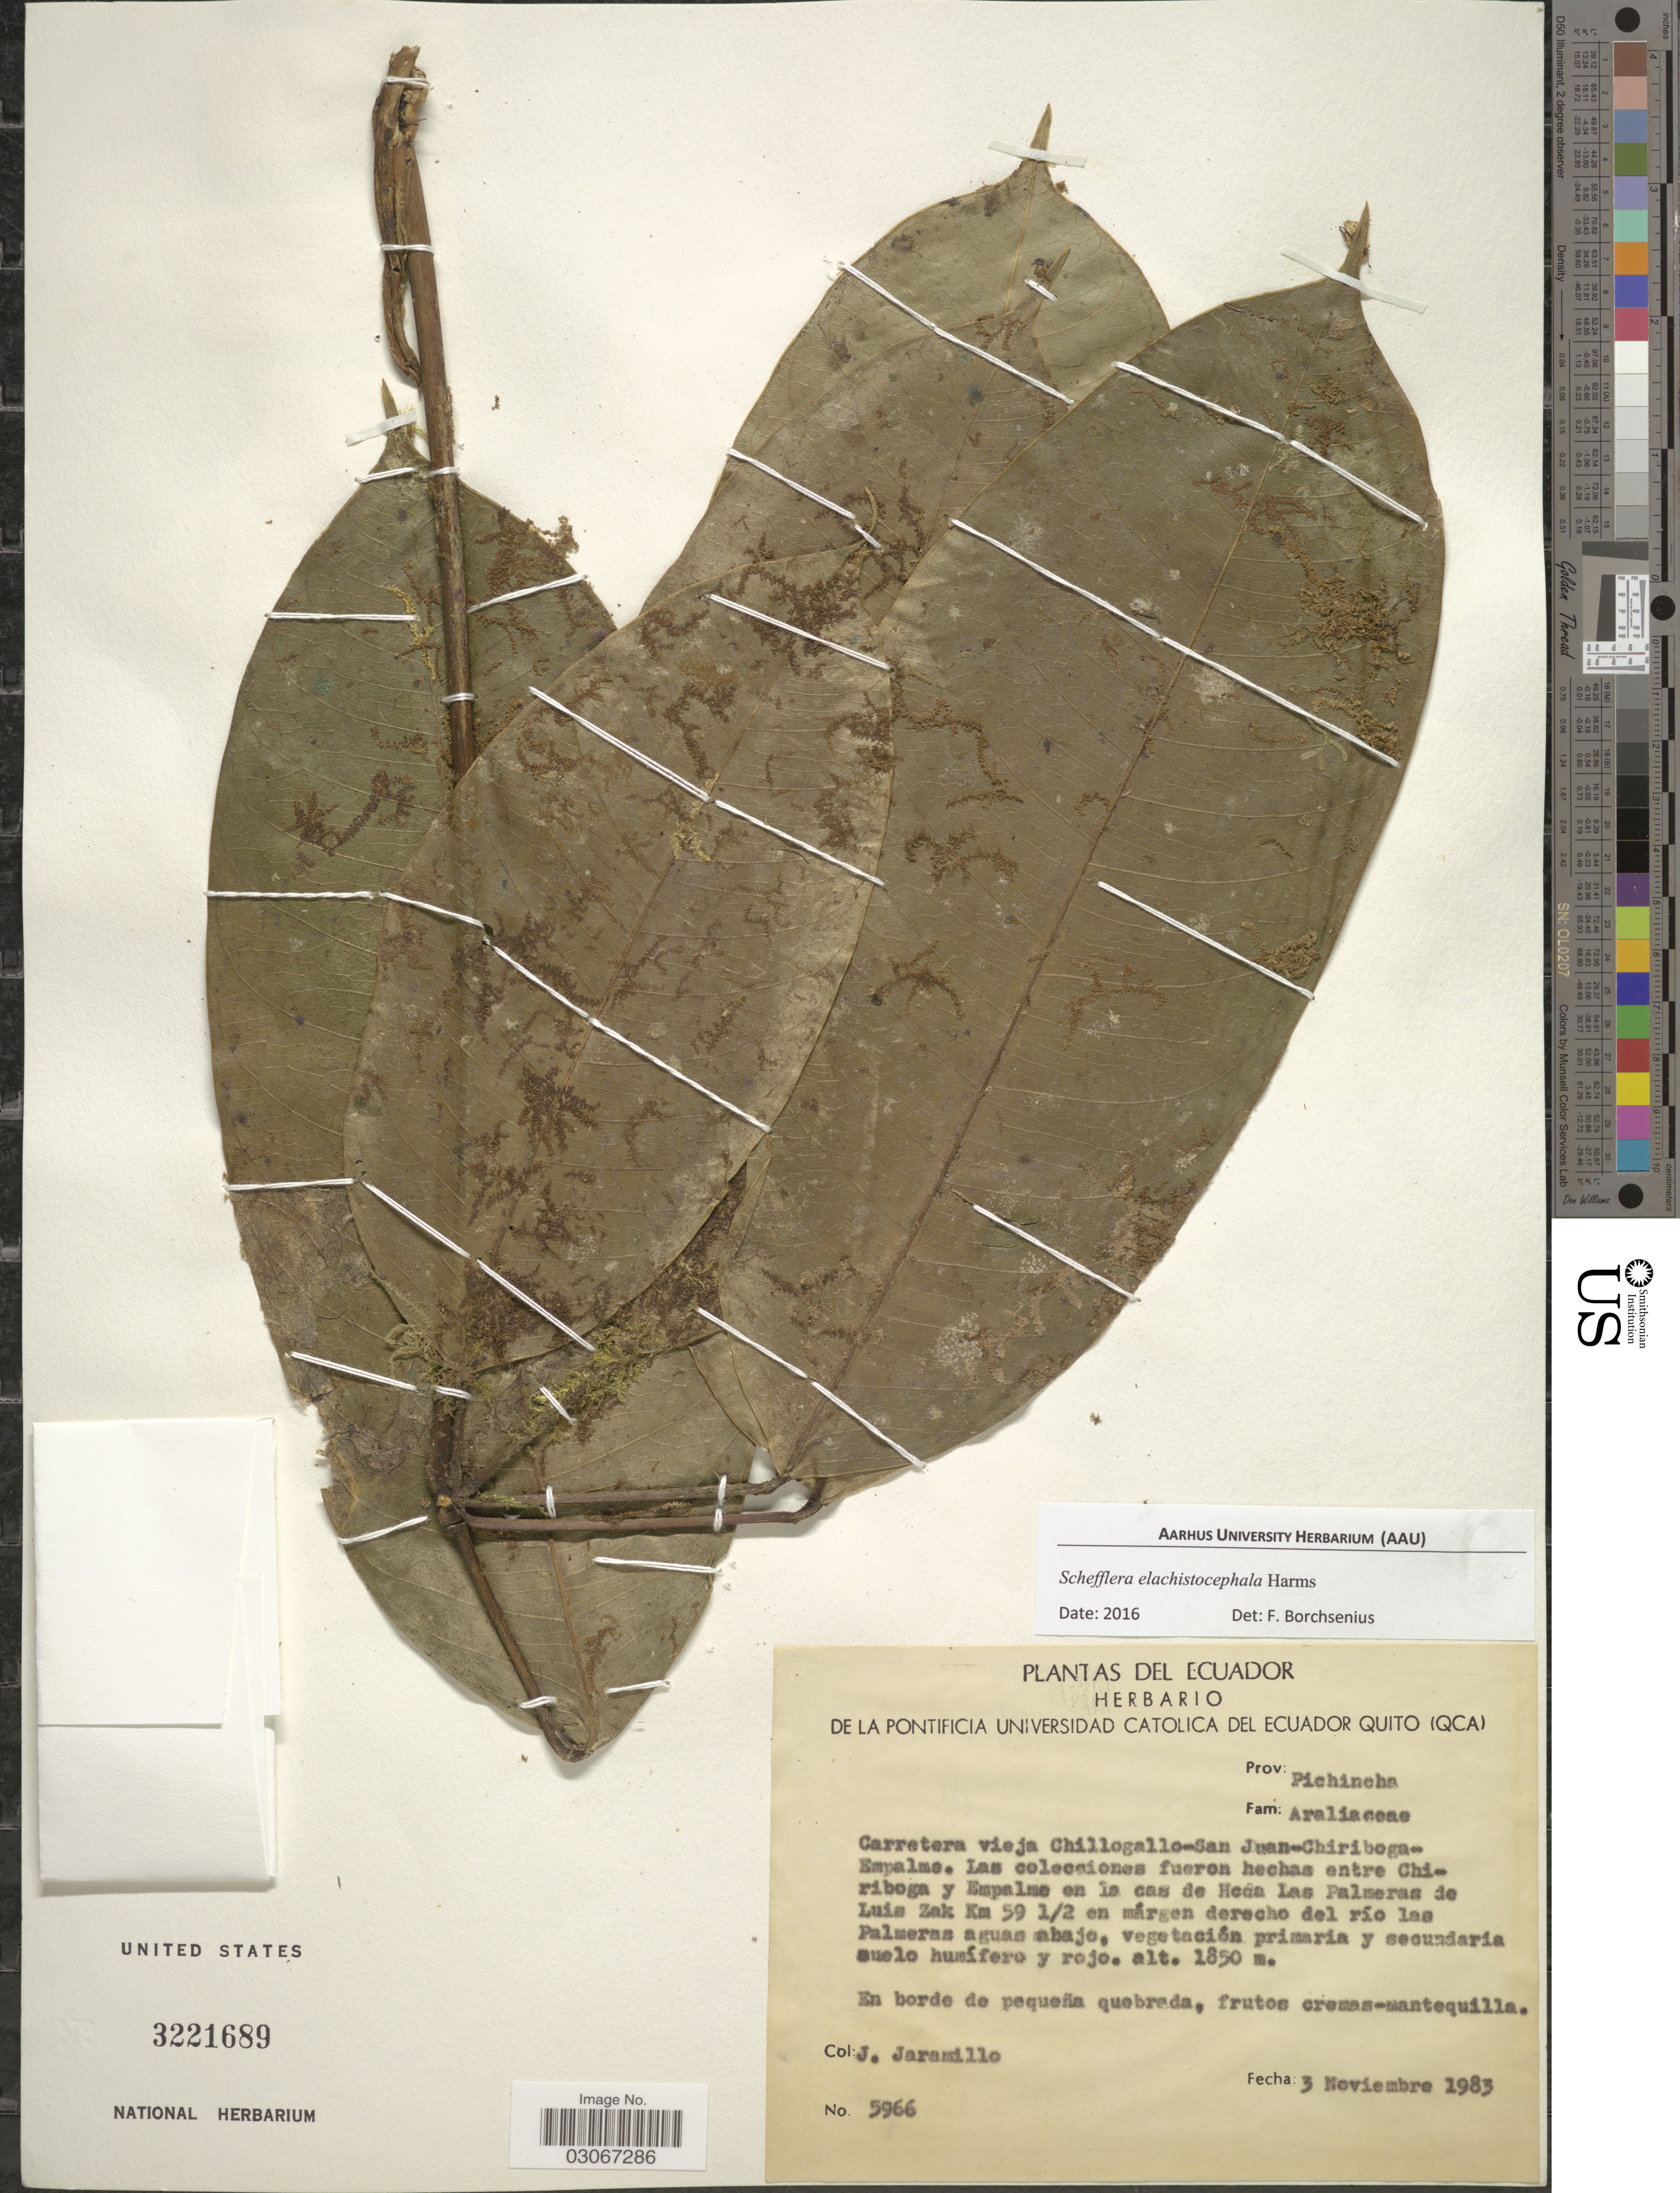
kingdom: Plantae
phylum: Tracheophyta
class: Magnoliopsida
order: Apiales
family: Araliaceae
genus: Schefflera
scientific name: Schefflera elachistocephala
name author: Harms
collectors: J. Jaramillo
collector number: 5966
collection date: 1983-11-03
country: Ecuador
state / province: Pichincha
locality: Carretera vieja Chillogallo-San Juan-Chiriboga-Empalme, Las colecciones fueron hechas entre Chiriboga y Empalme en la cas de Heda Las Palmeras de Luis Zak Km 59 ½ en márgen derecho del río las Palmeras aguas abajo.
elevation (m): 1850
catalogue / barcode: US 3221689